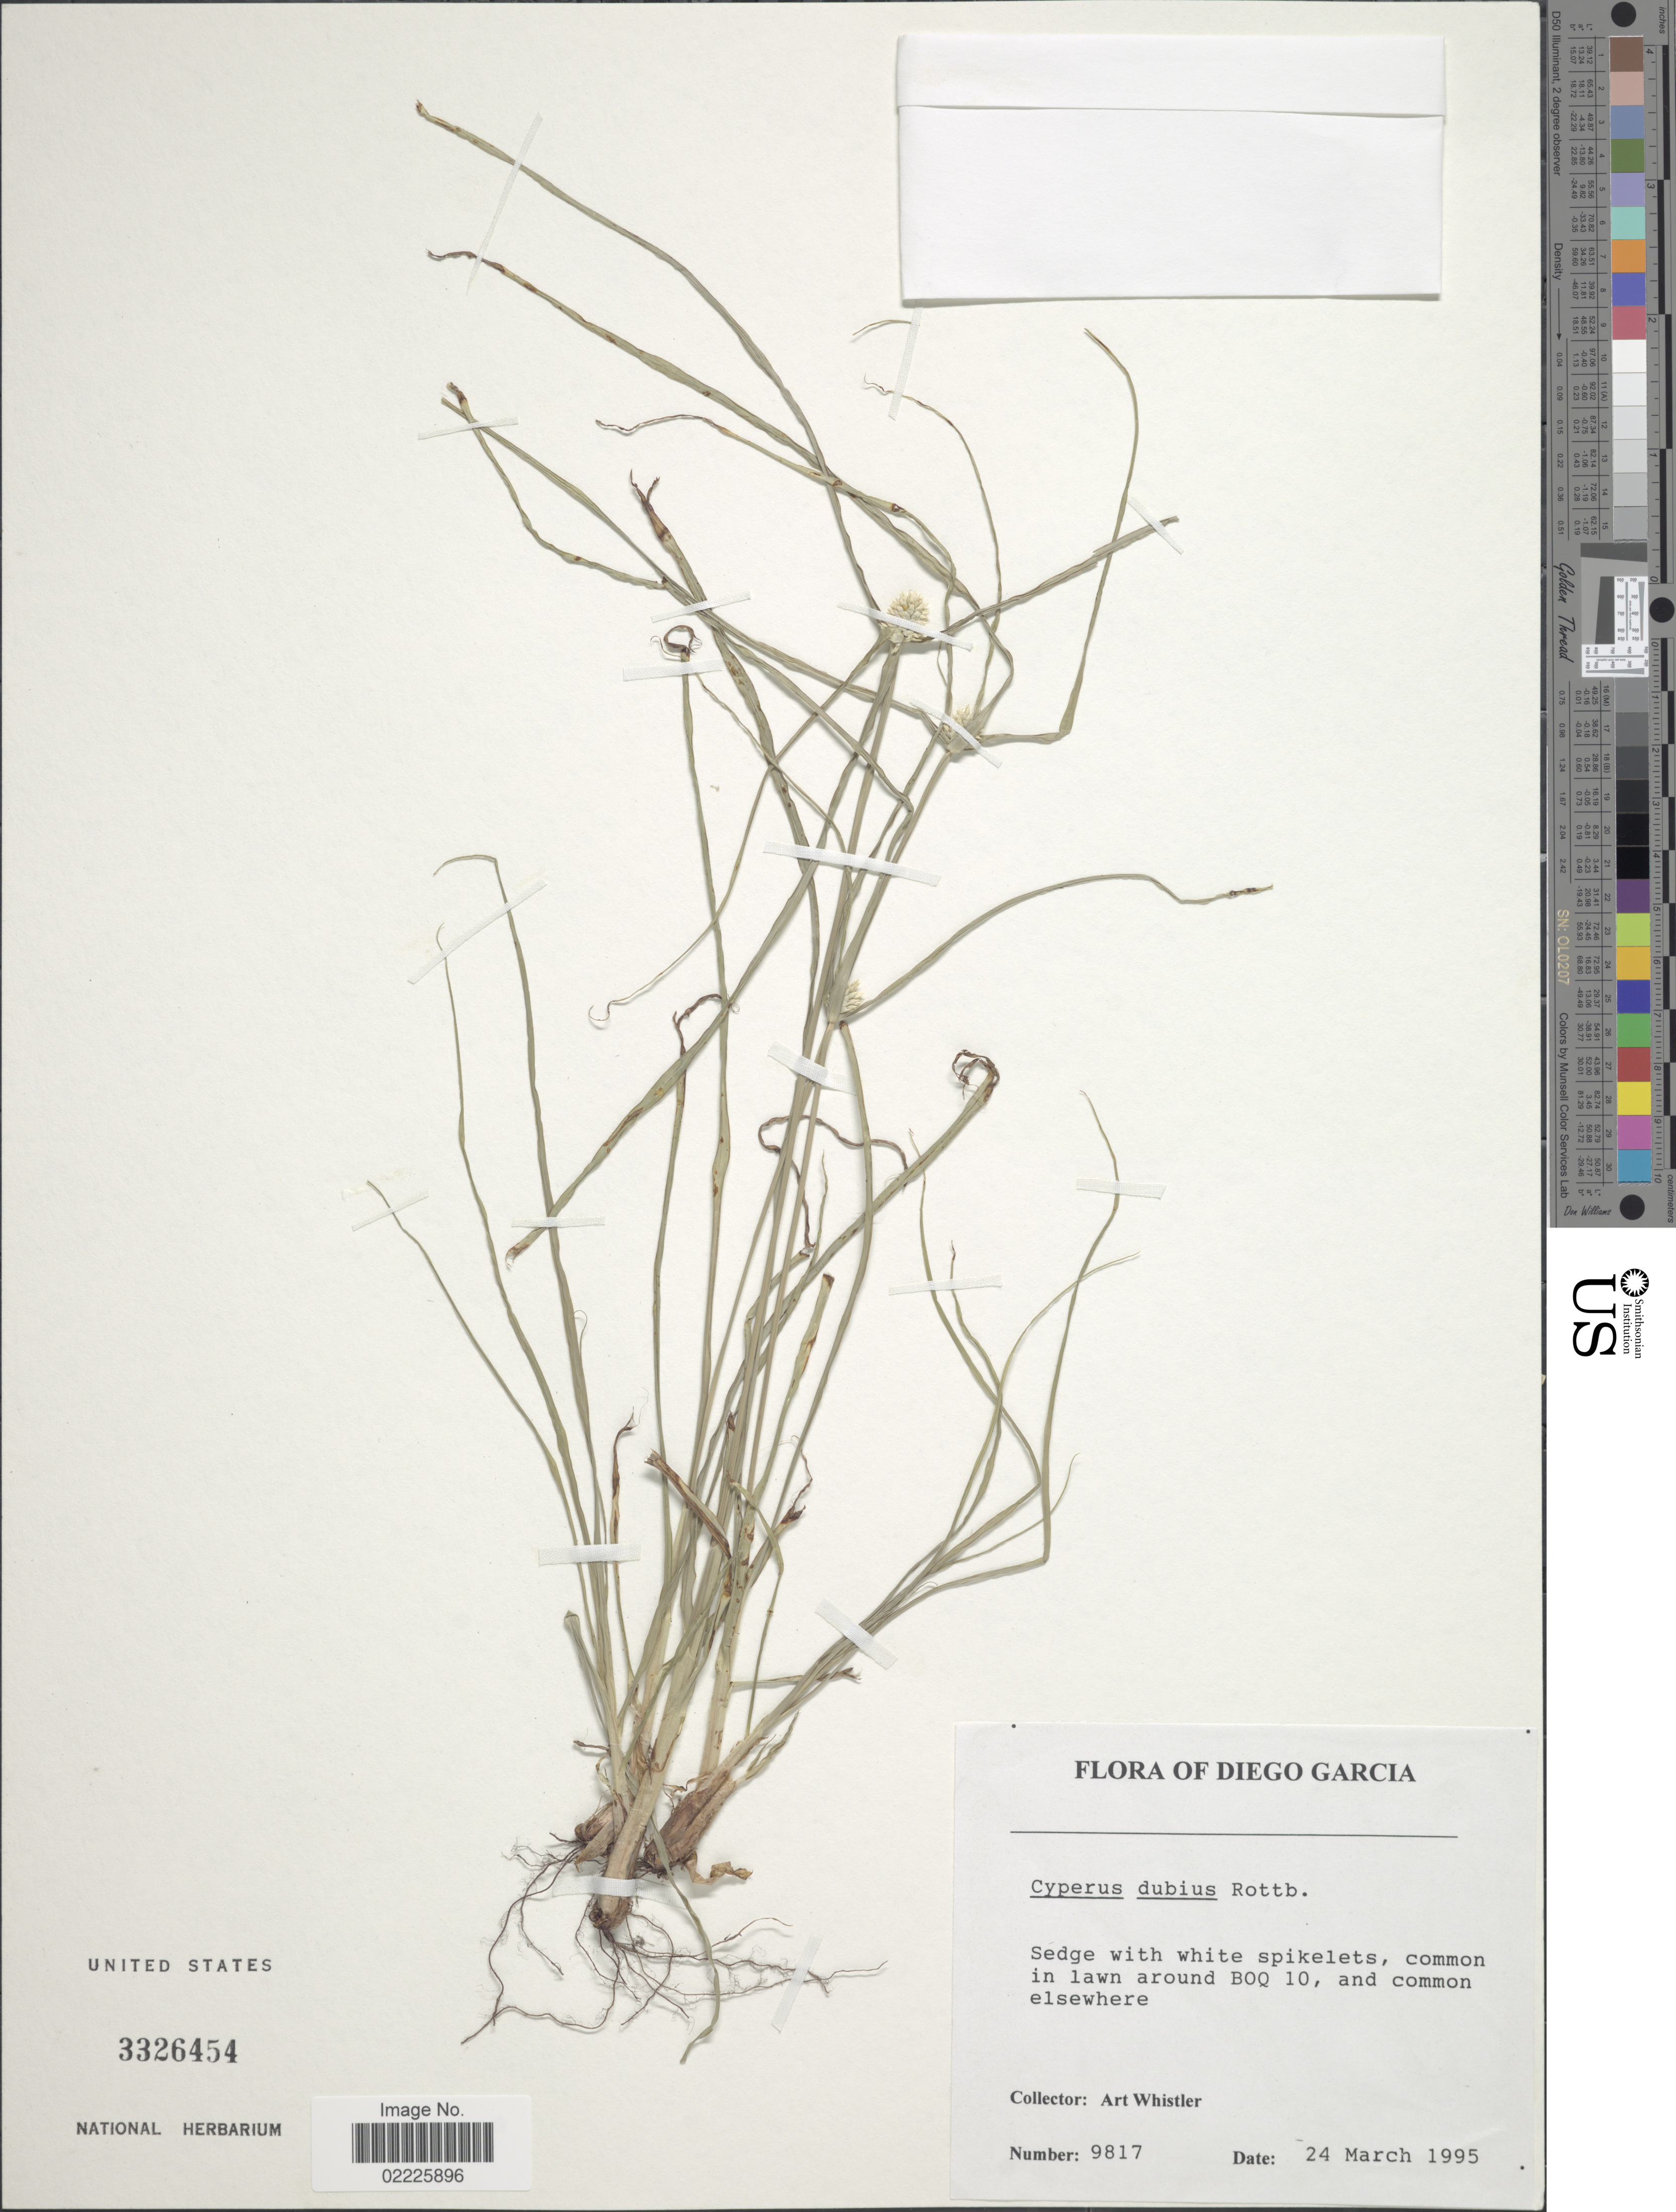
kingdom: Plantae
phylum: Tracheophyta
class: Liliopsida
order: Poales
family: Cyperaceae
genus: Cyperus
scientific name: Cyperus dubius Rottb. var. dubius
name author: Rottb.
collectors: A. Whistler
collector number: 9817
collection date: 1995-03-24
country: British Indian Ocean Territory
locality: Common in lawn around BOQ 10, and common elsewhere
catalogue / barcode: US 3326454